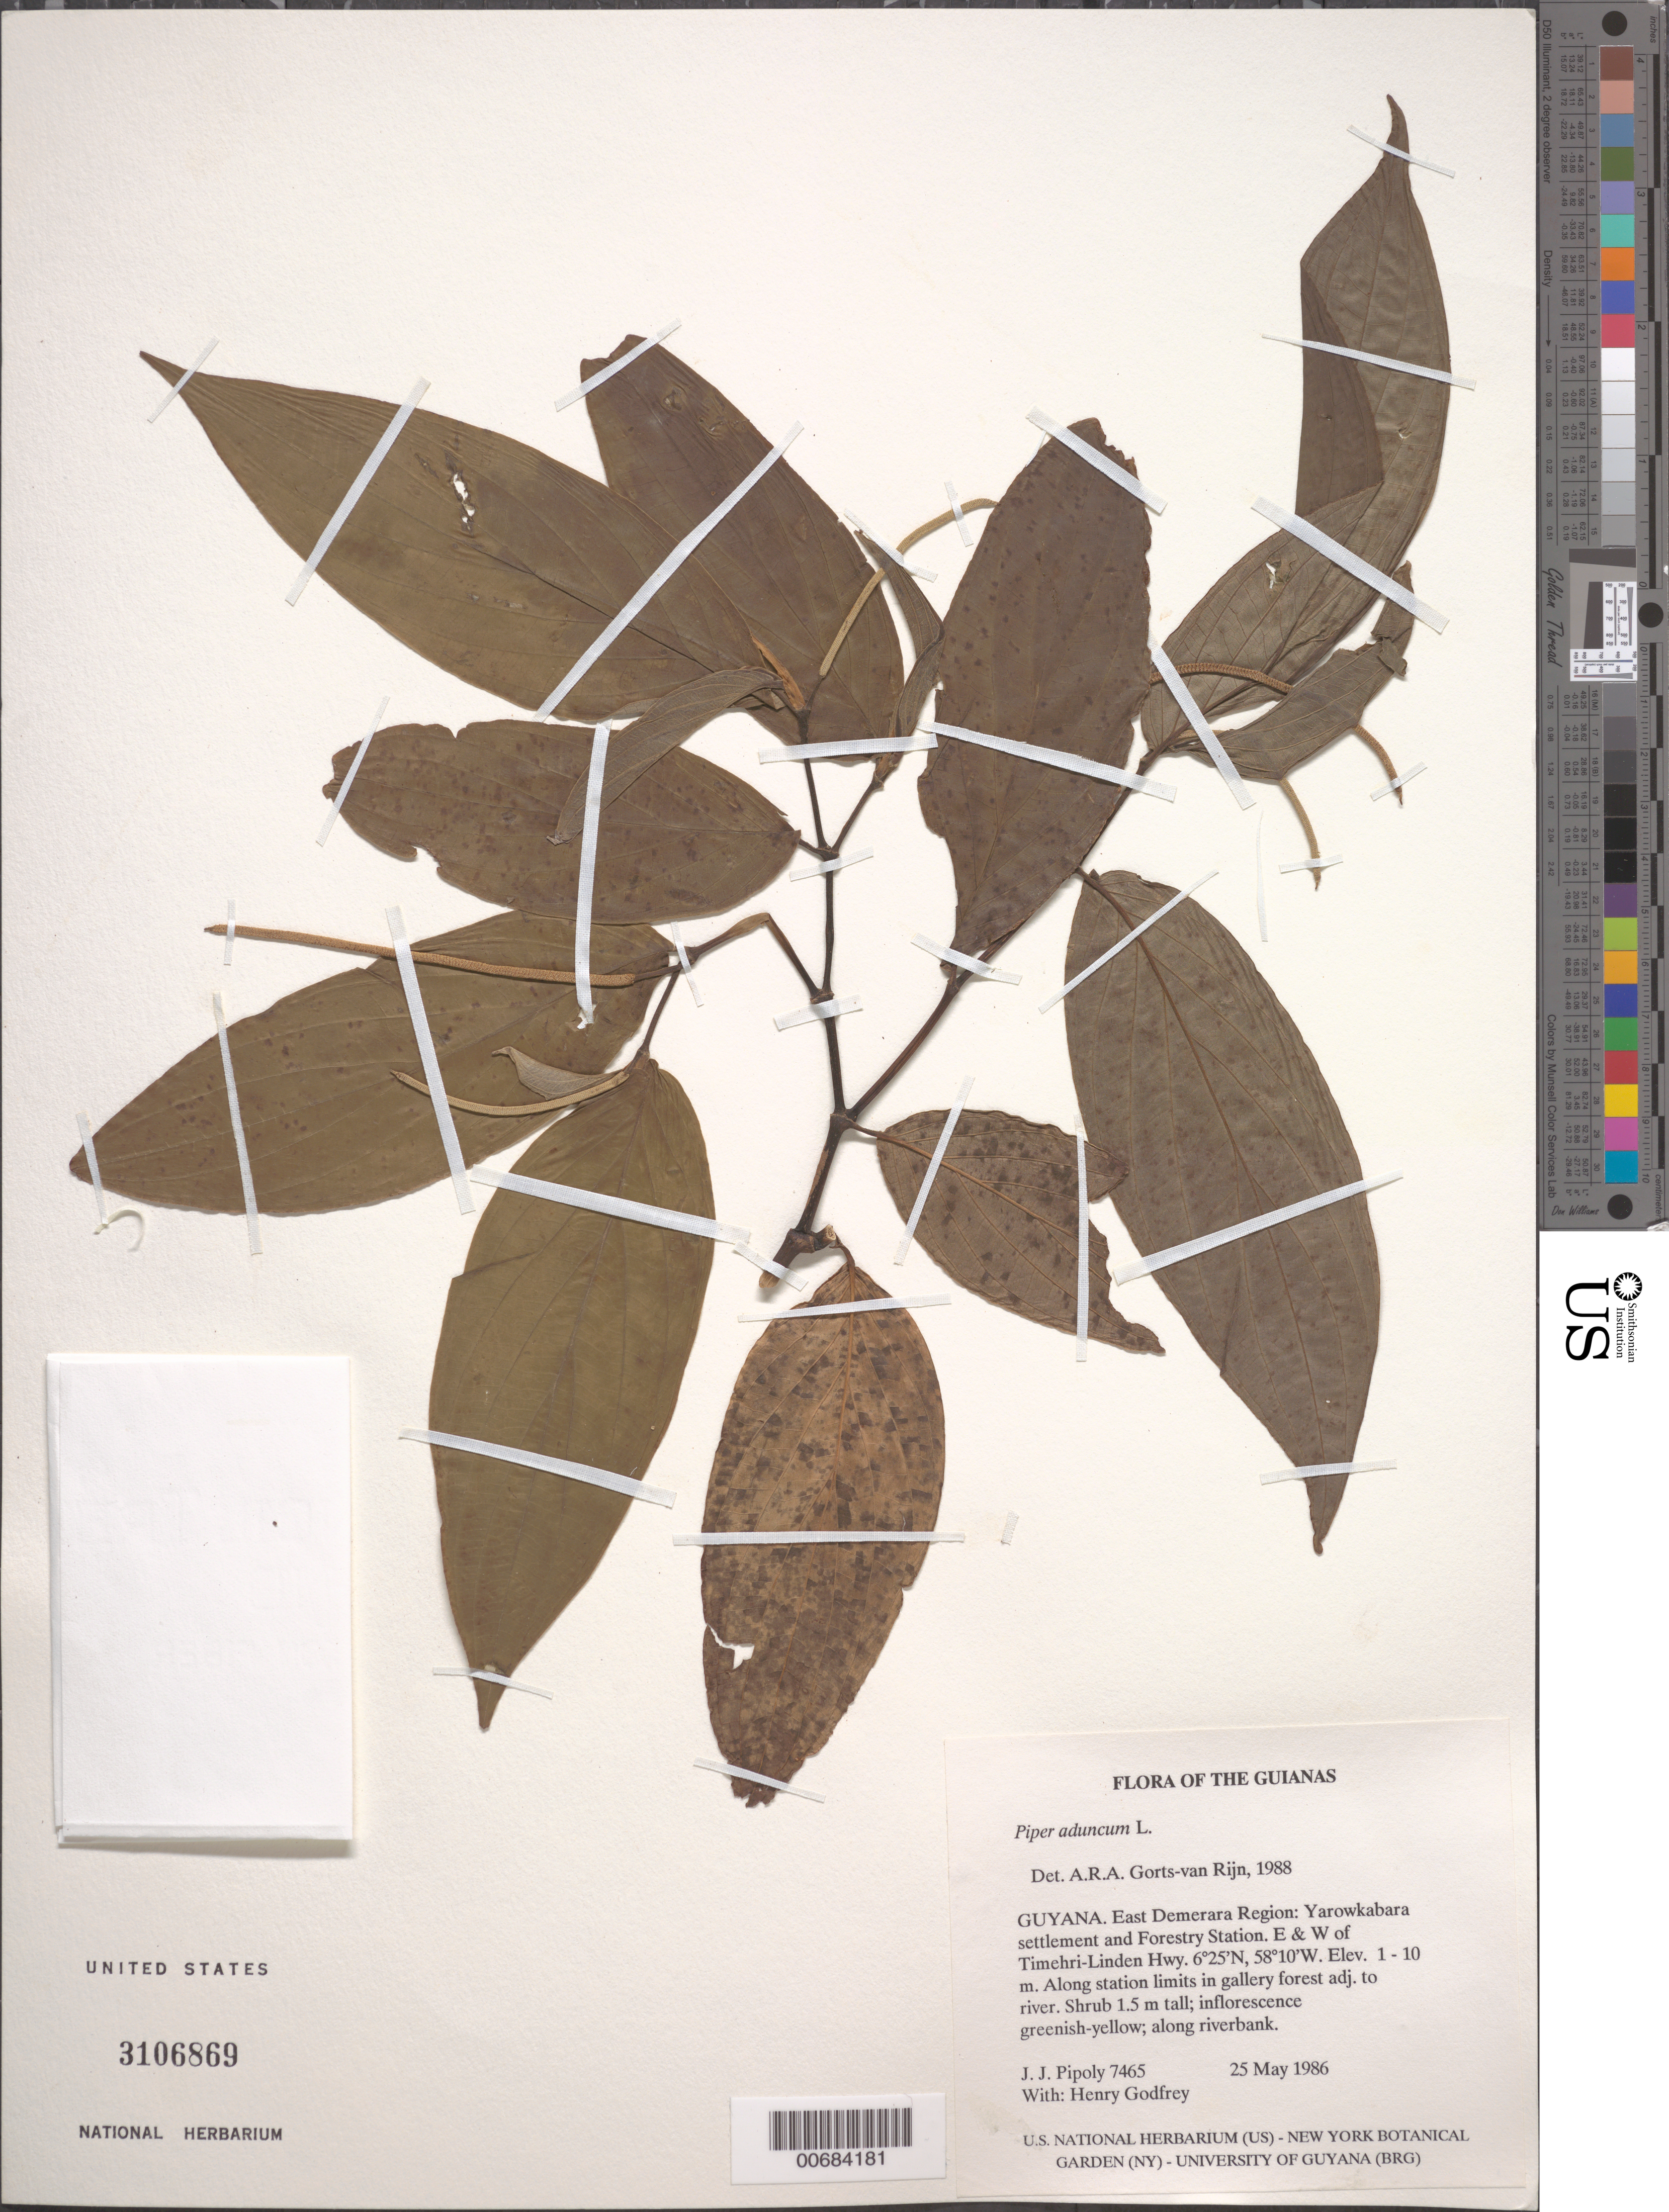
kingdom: Plantae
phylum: Tracheophyta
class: Magnoliopsida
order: Piperales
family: Piperaceae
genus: Piper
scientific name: Piper aduncum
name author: L.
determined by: Görts-van Rijn, A. R. A.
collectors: J. J. Pipoly & H. Godfrey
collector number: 7465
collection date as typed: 25 May 1986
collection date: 1986-05-25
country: Guyana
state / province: Demerara-Mahaica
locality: Yarowkabra settlement and Forestry Station. E & W of Timehri-Linden Hwy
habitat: Along station limits in gallery forest adj. to river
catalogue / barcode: US 3106869